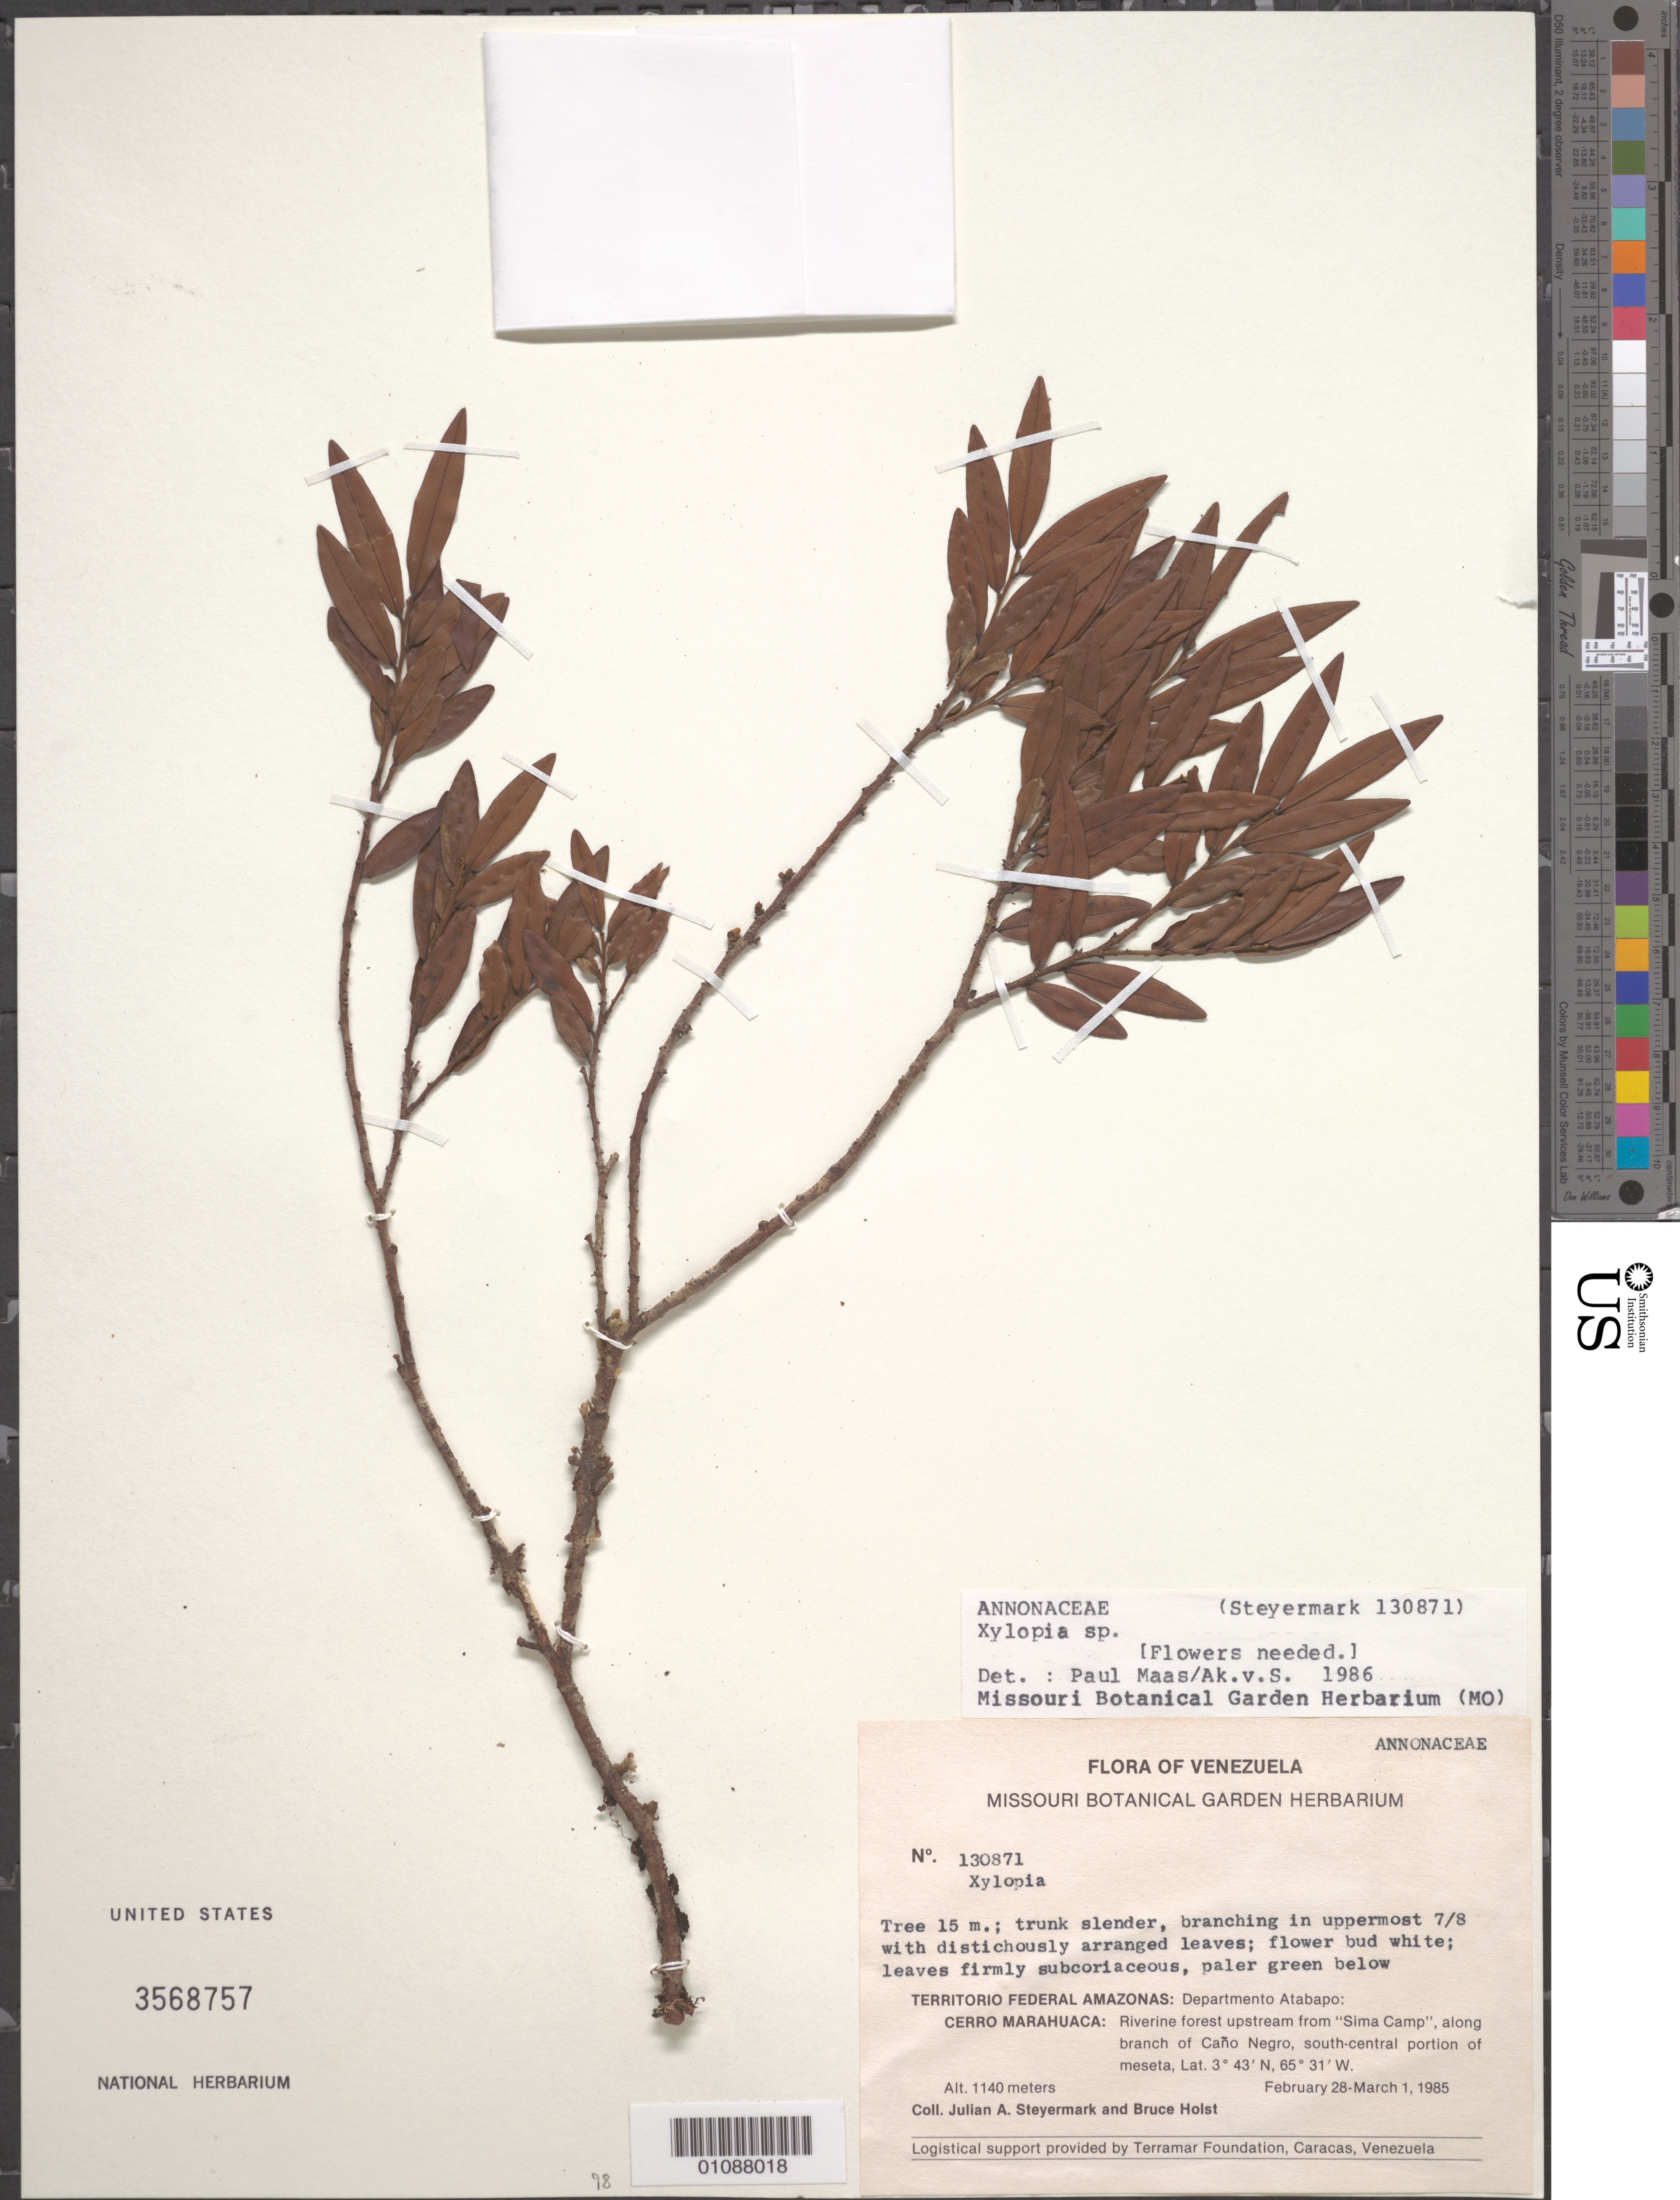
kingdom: Plantae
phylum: Tracheophyta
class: Magnoliopsida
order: Magnoliales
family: Annonaceae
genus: Xylopia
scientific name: Xylopia sp.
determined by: Setten, A. K. van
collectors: J. Steyermark & B. Holst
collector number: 130871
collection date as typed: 28-Feb-85 to 1-Mar-85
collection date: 1985-02-28/1985-03-01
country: Venezuela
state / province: Amazonas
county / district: Atabapo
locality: Cerro Marahuaca; riverine forest upstream from "Sima Camp", along branch of Caño Negro, south-central portion of meseta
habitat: Riverine forest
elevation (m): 1140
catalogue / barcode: US 3568757